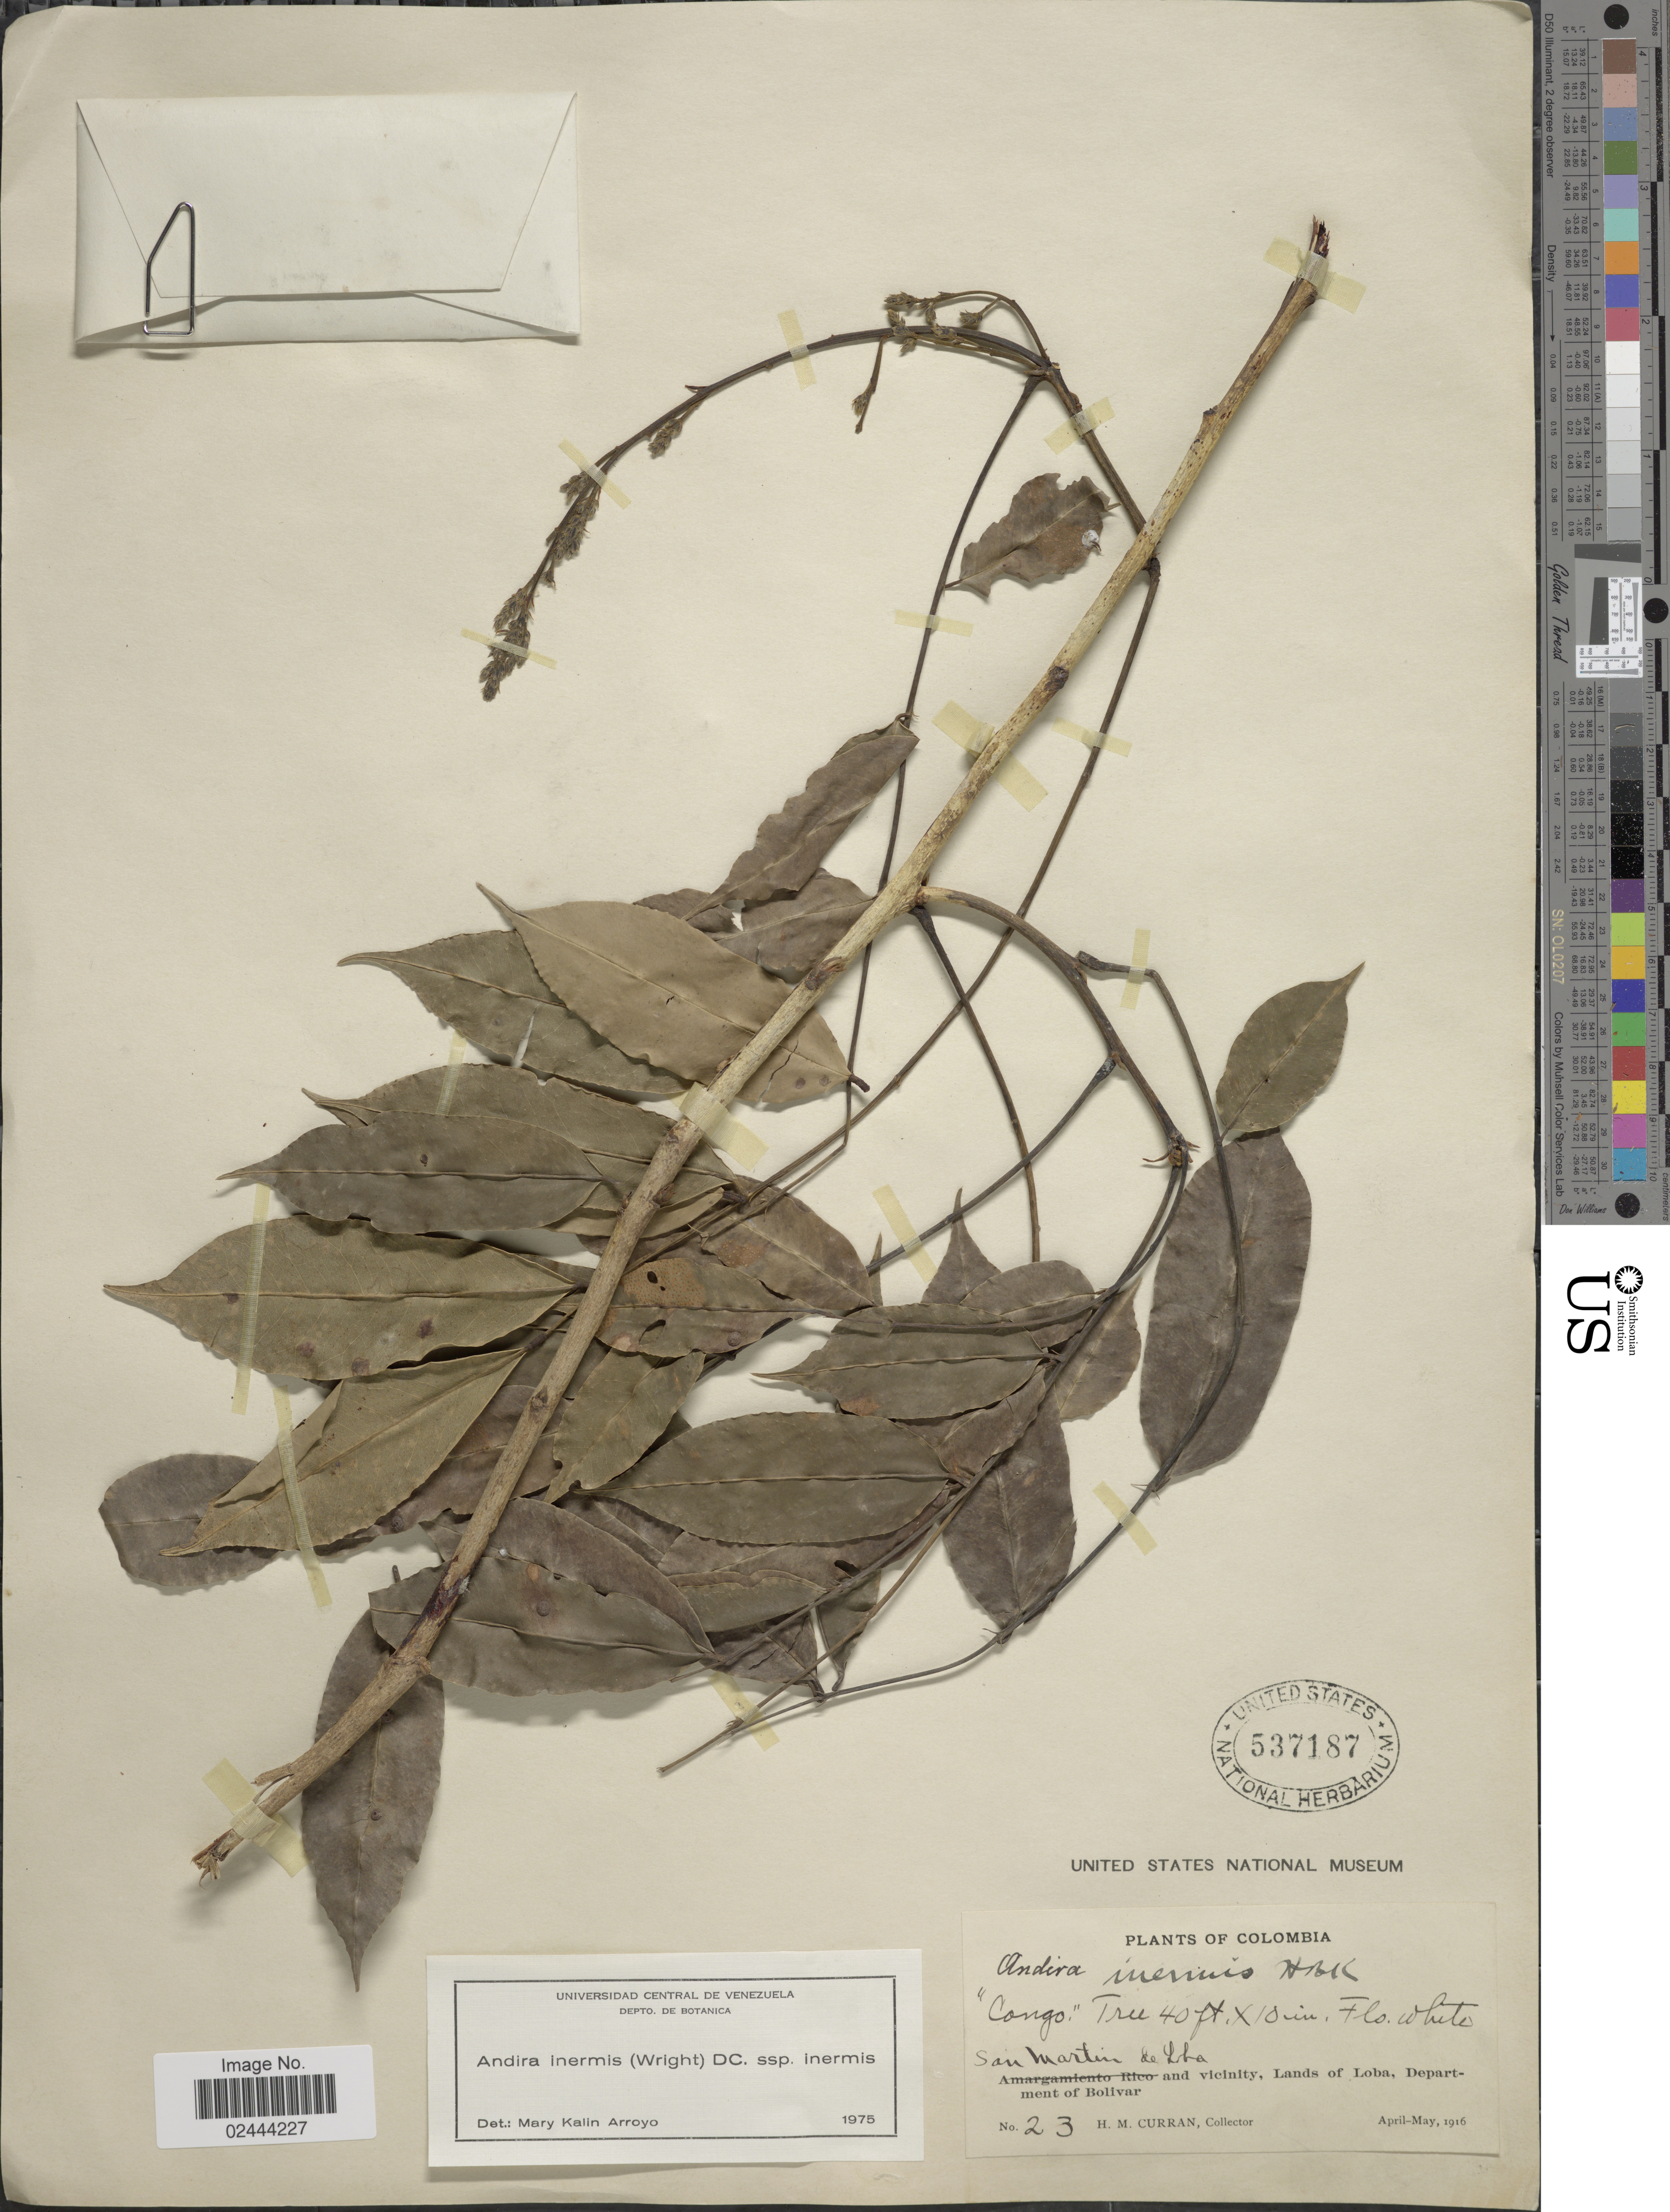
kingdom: Plantae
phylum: Tracheophyta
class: Magnoliopsida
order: Fabales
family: Fabaceae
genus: Andira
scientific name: Andira inermis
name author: (W. Wright) Kunth ex DC.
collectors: H. M. Curran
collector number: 23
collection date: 1916-04/1916-05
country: Colombia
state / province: Bolívar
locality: San Martin de Loba and vicinity, Lands of Loba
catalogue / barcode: US 537187